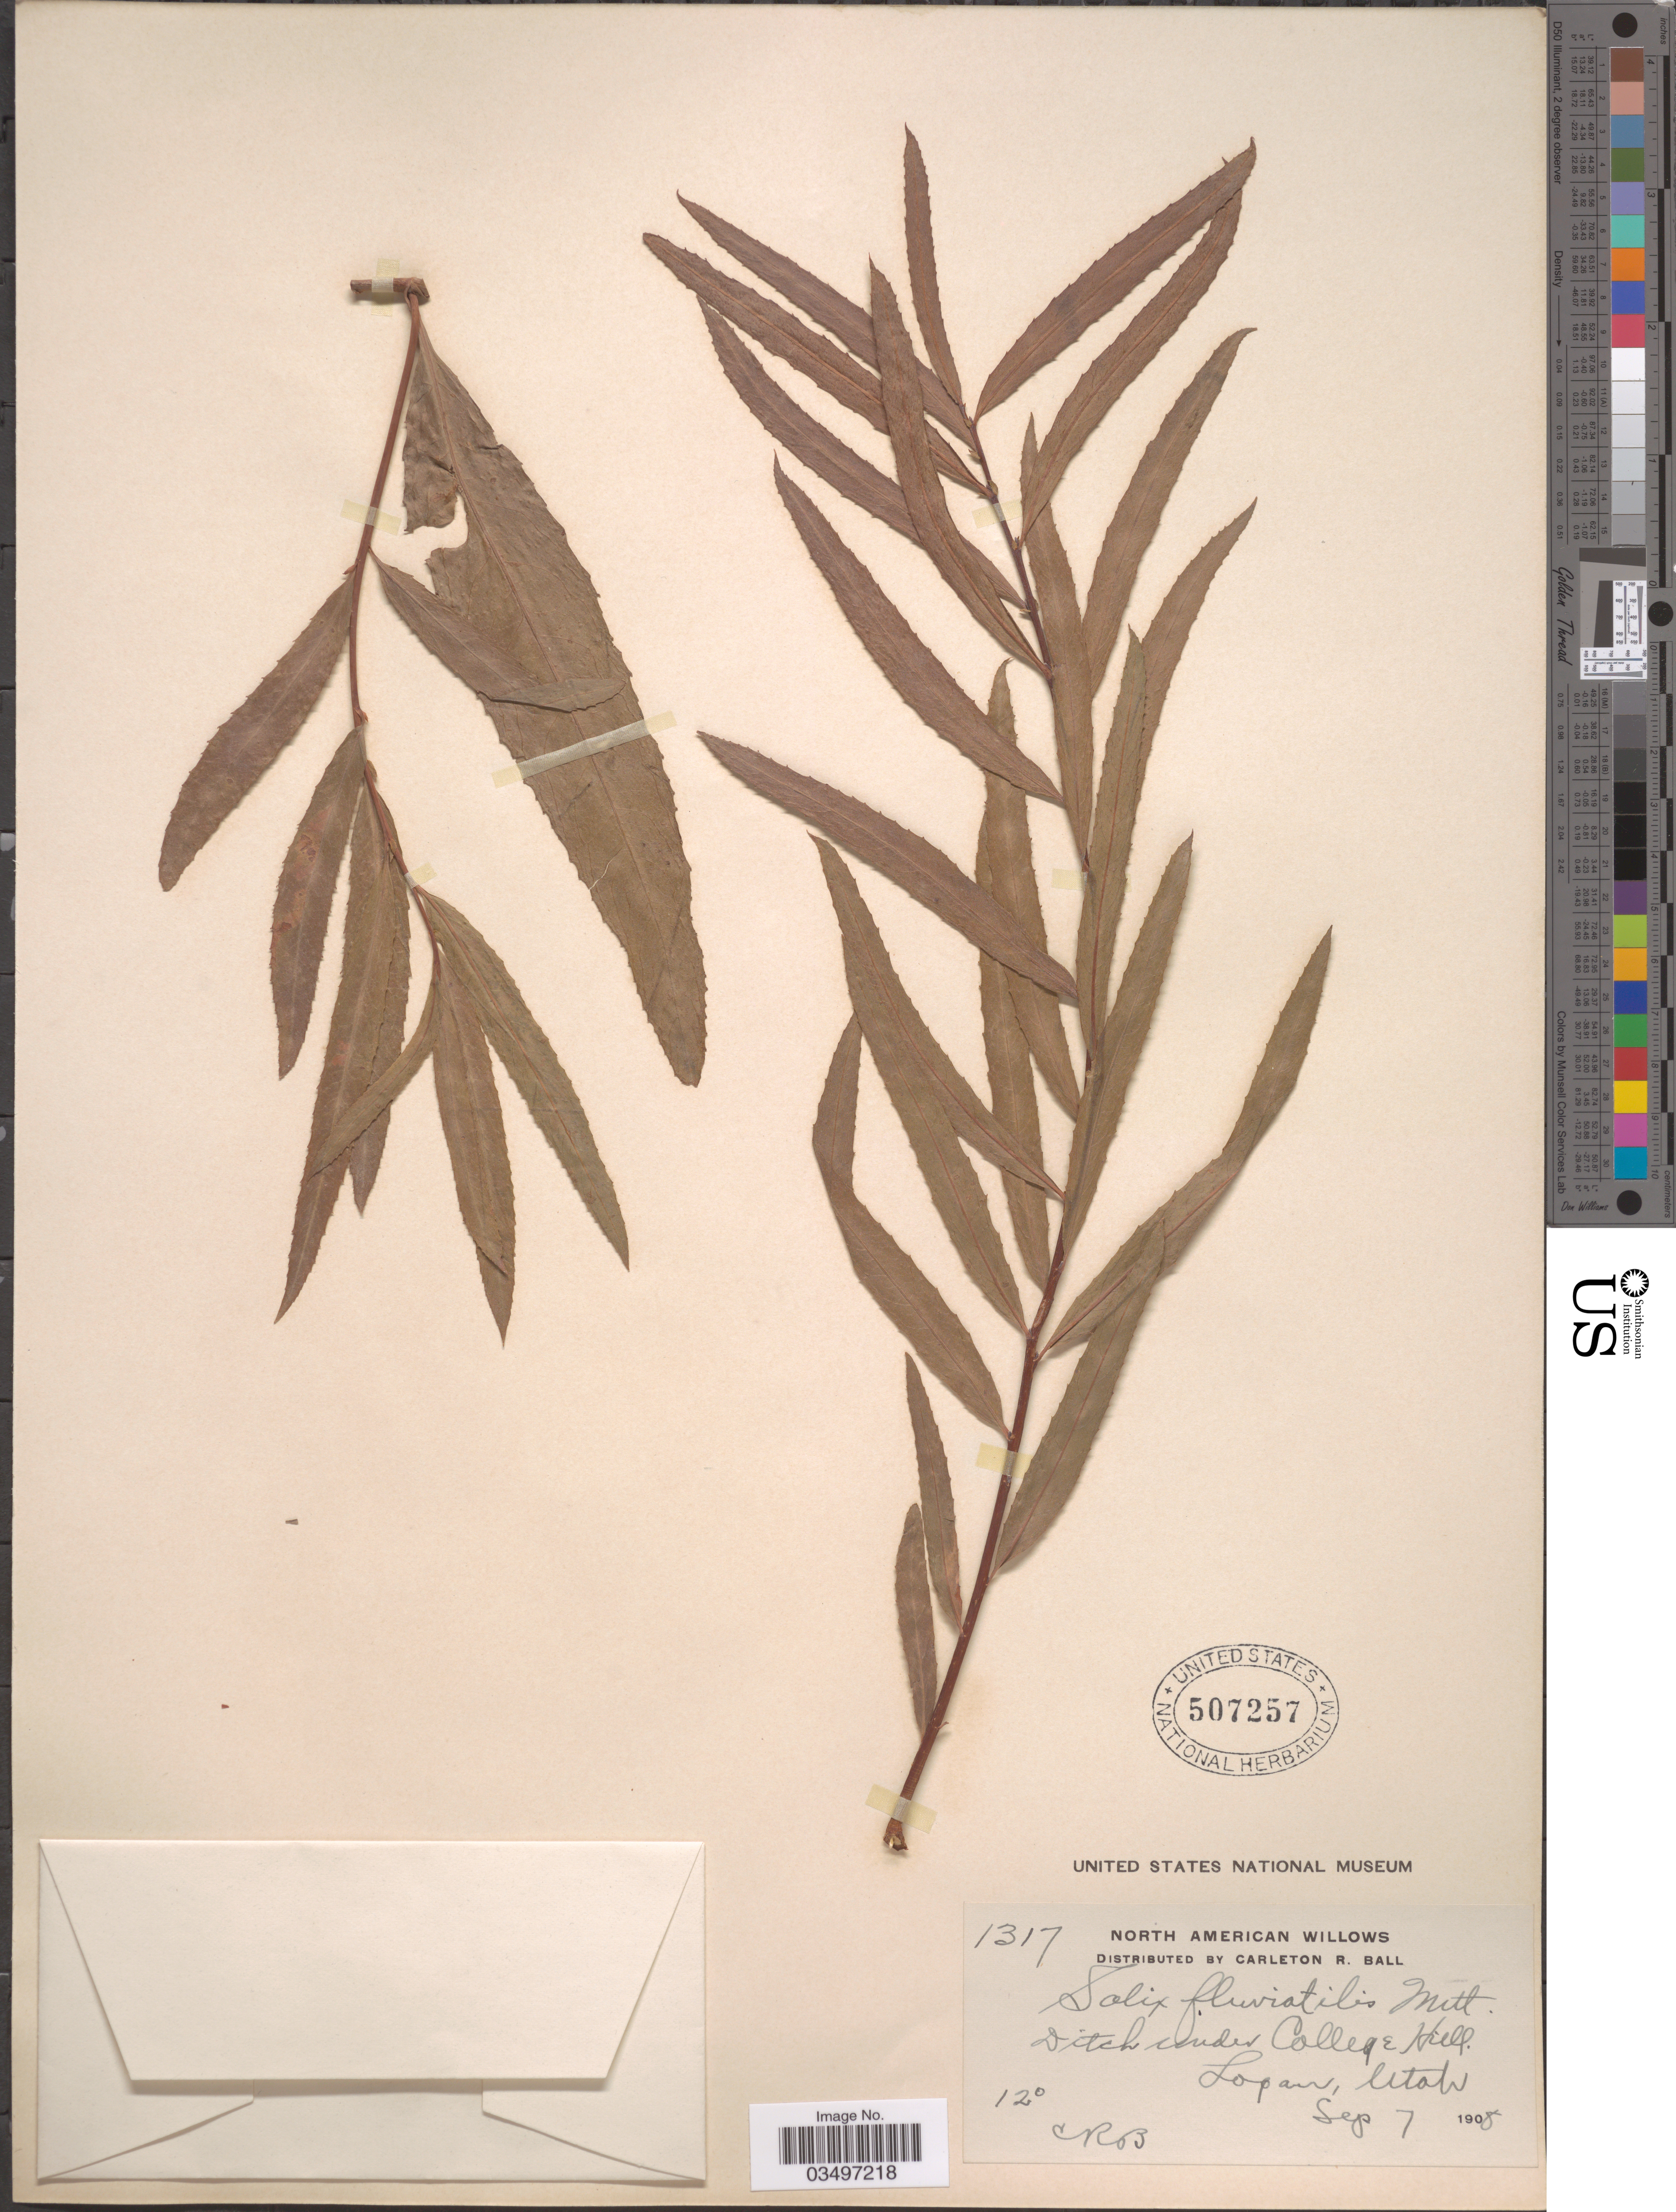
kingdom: Plantae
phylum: Tracheophyta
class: Magnoliopsida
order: Malpighiales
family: Salicaceae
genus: Salix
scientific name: Salix exigua var. virens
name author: Rowlee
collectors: C. R. Ball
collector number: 1317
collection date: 1908-09-07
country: United States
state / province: Utah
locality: Ditch under College Hill. Logan.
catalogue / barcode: US 507257